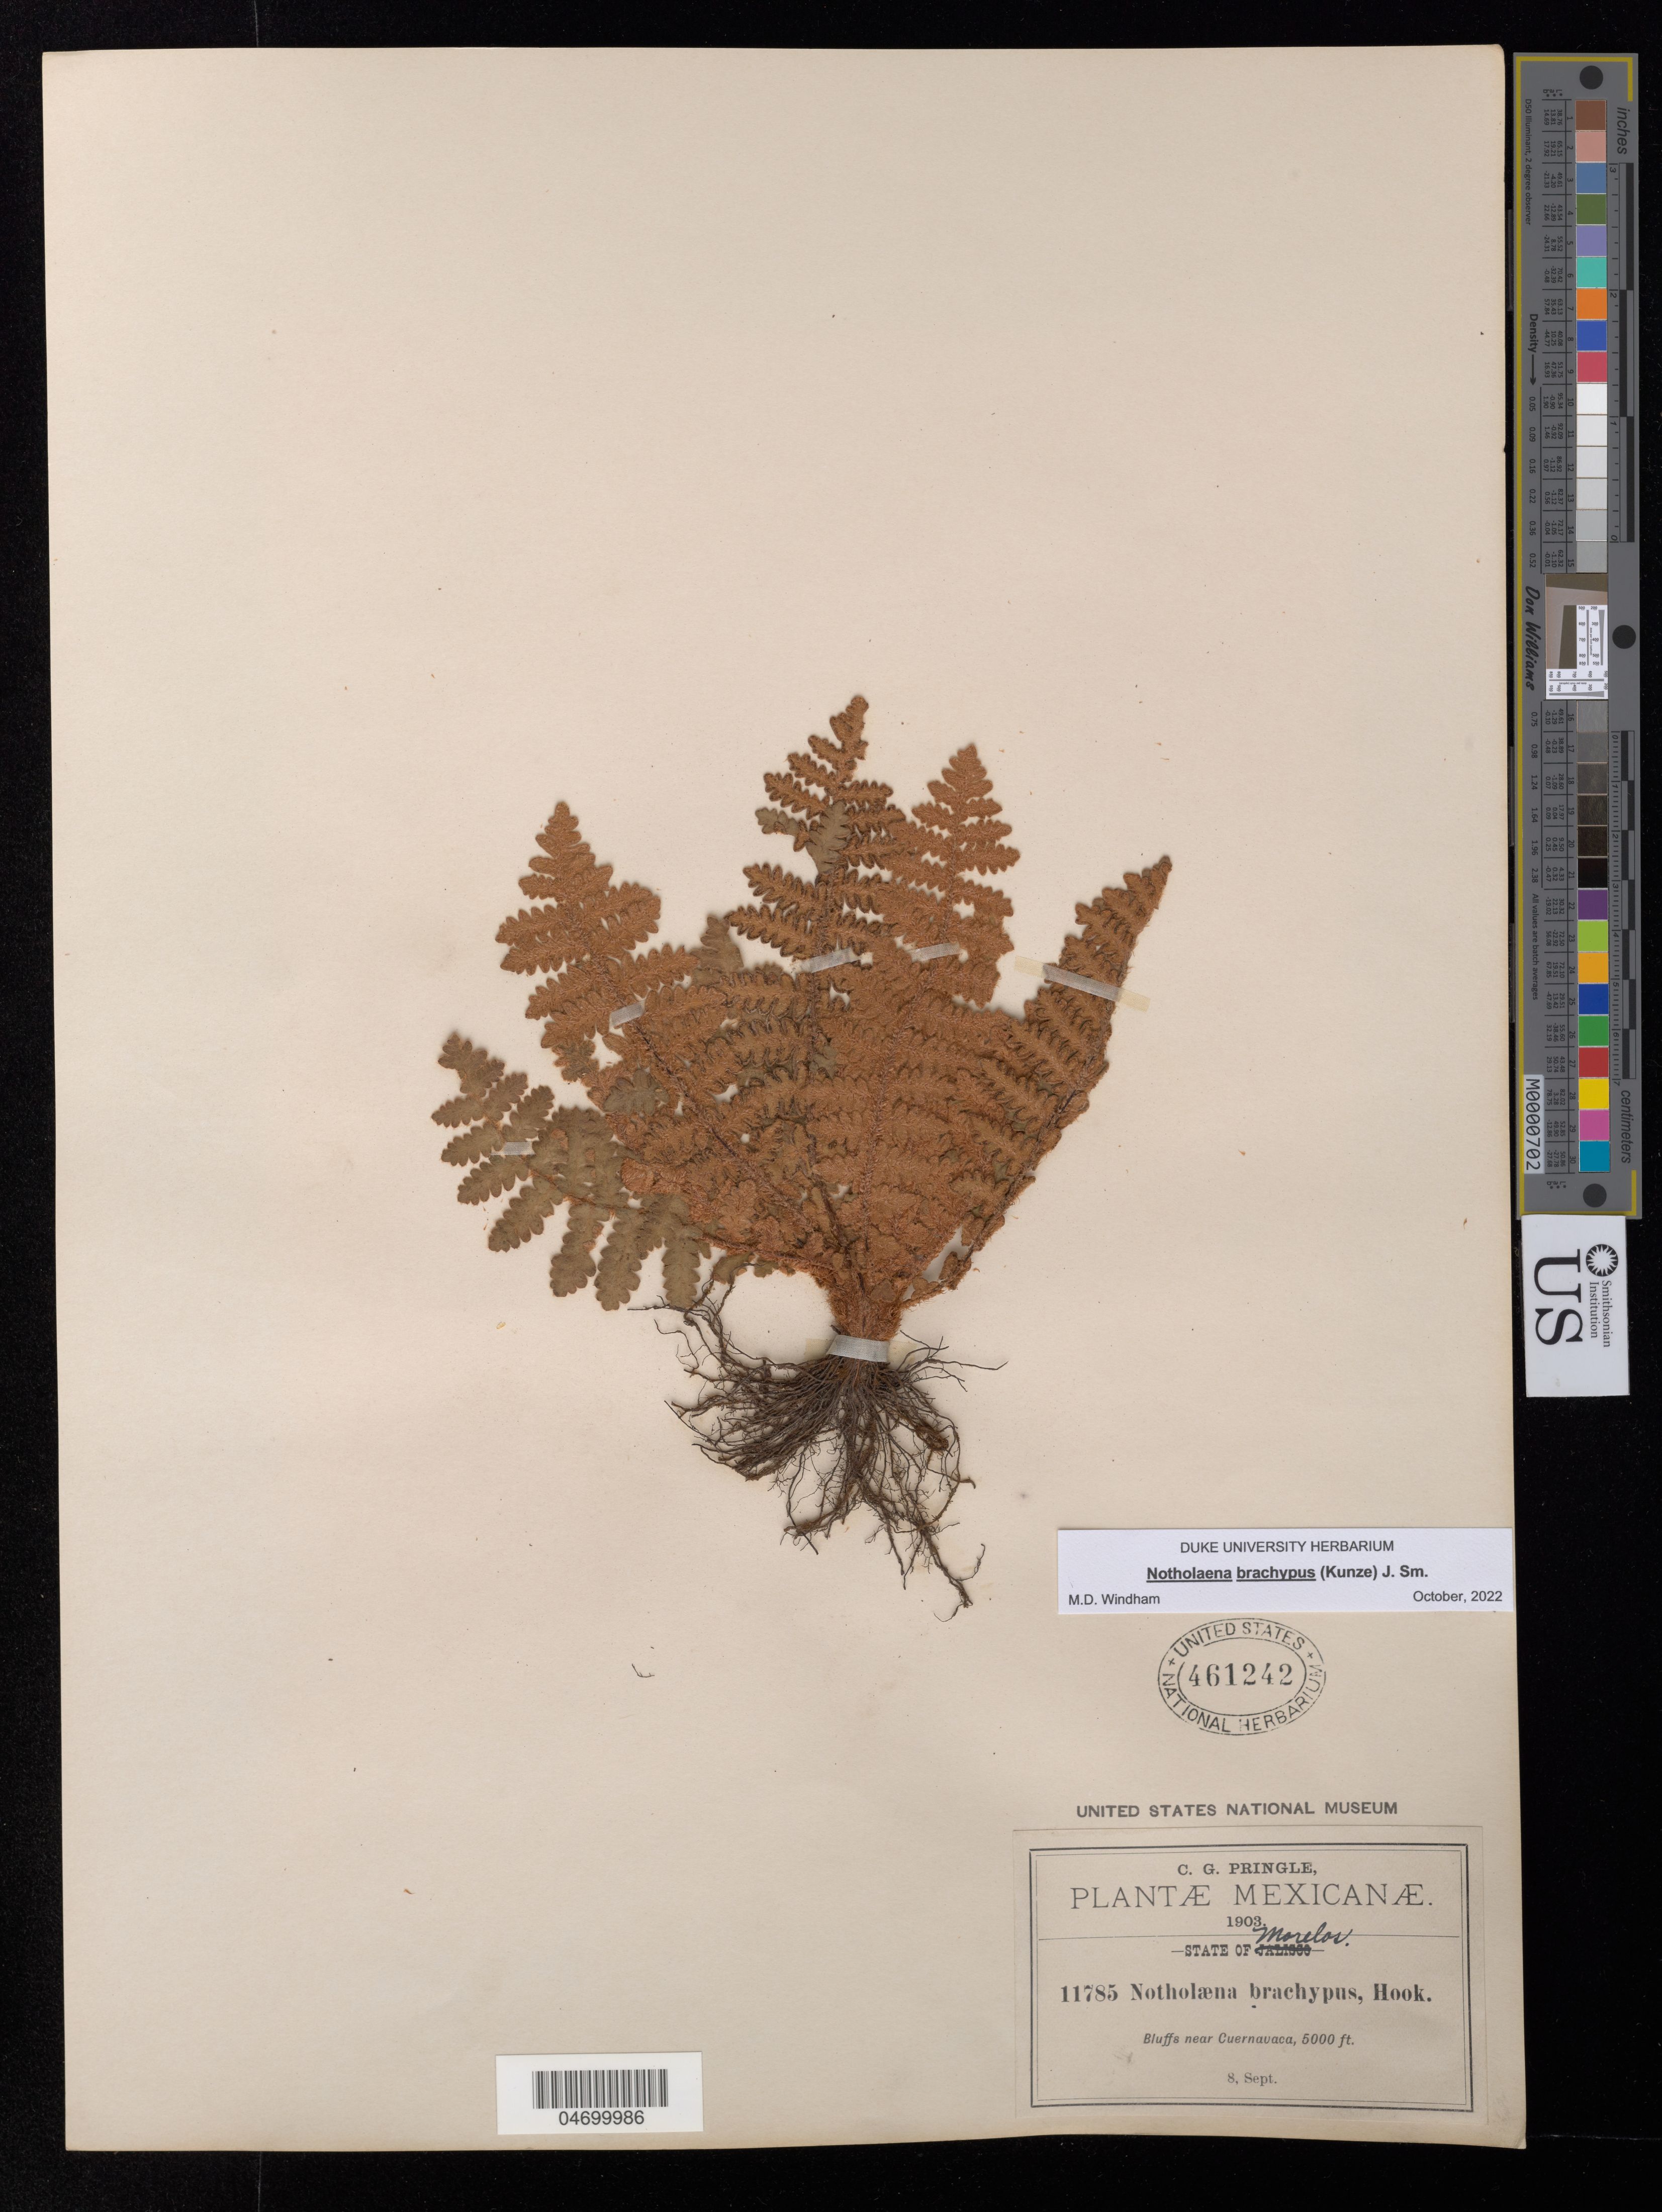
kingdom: Plantae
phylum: Tracheophyta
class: Polypodiopsida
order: Polypodiales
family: Pteridaceae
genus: Notholaena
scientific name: Notholaena brachypus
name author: (Kunze) J. Sm.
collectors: C. G. Pringle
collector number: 11785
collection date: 1903-09-08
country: Mexico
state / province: Morelos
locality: Bluffs near Cuernavaca.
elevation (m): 1524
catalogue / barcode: US 461242